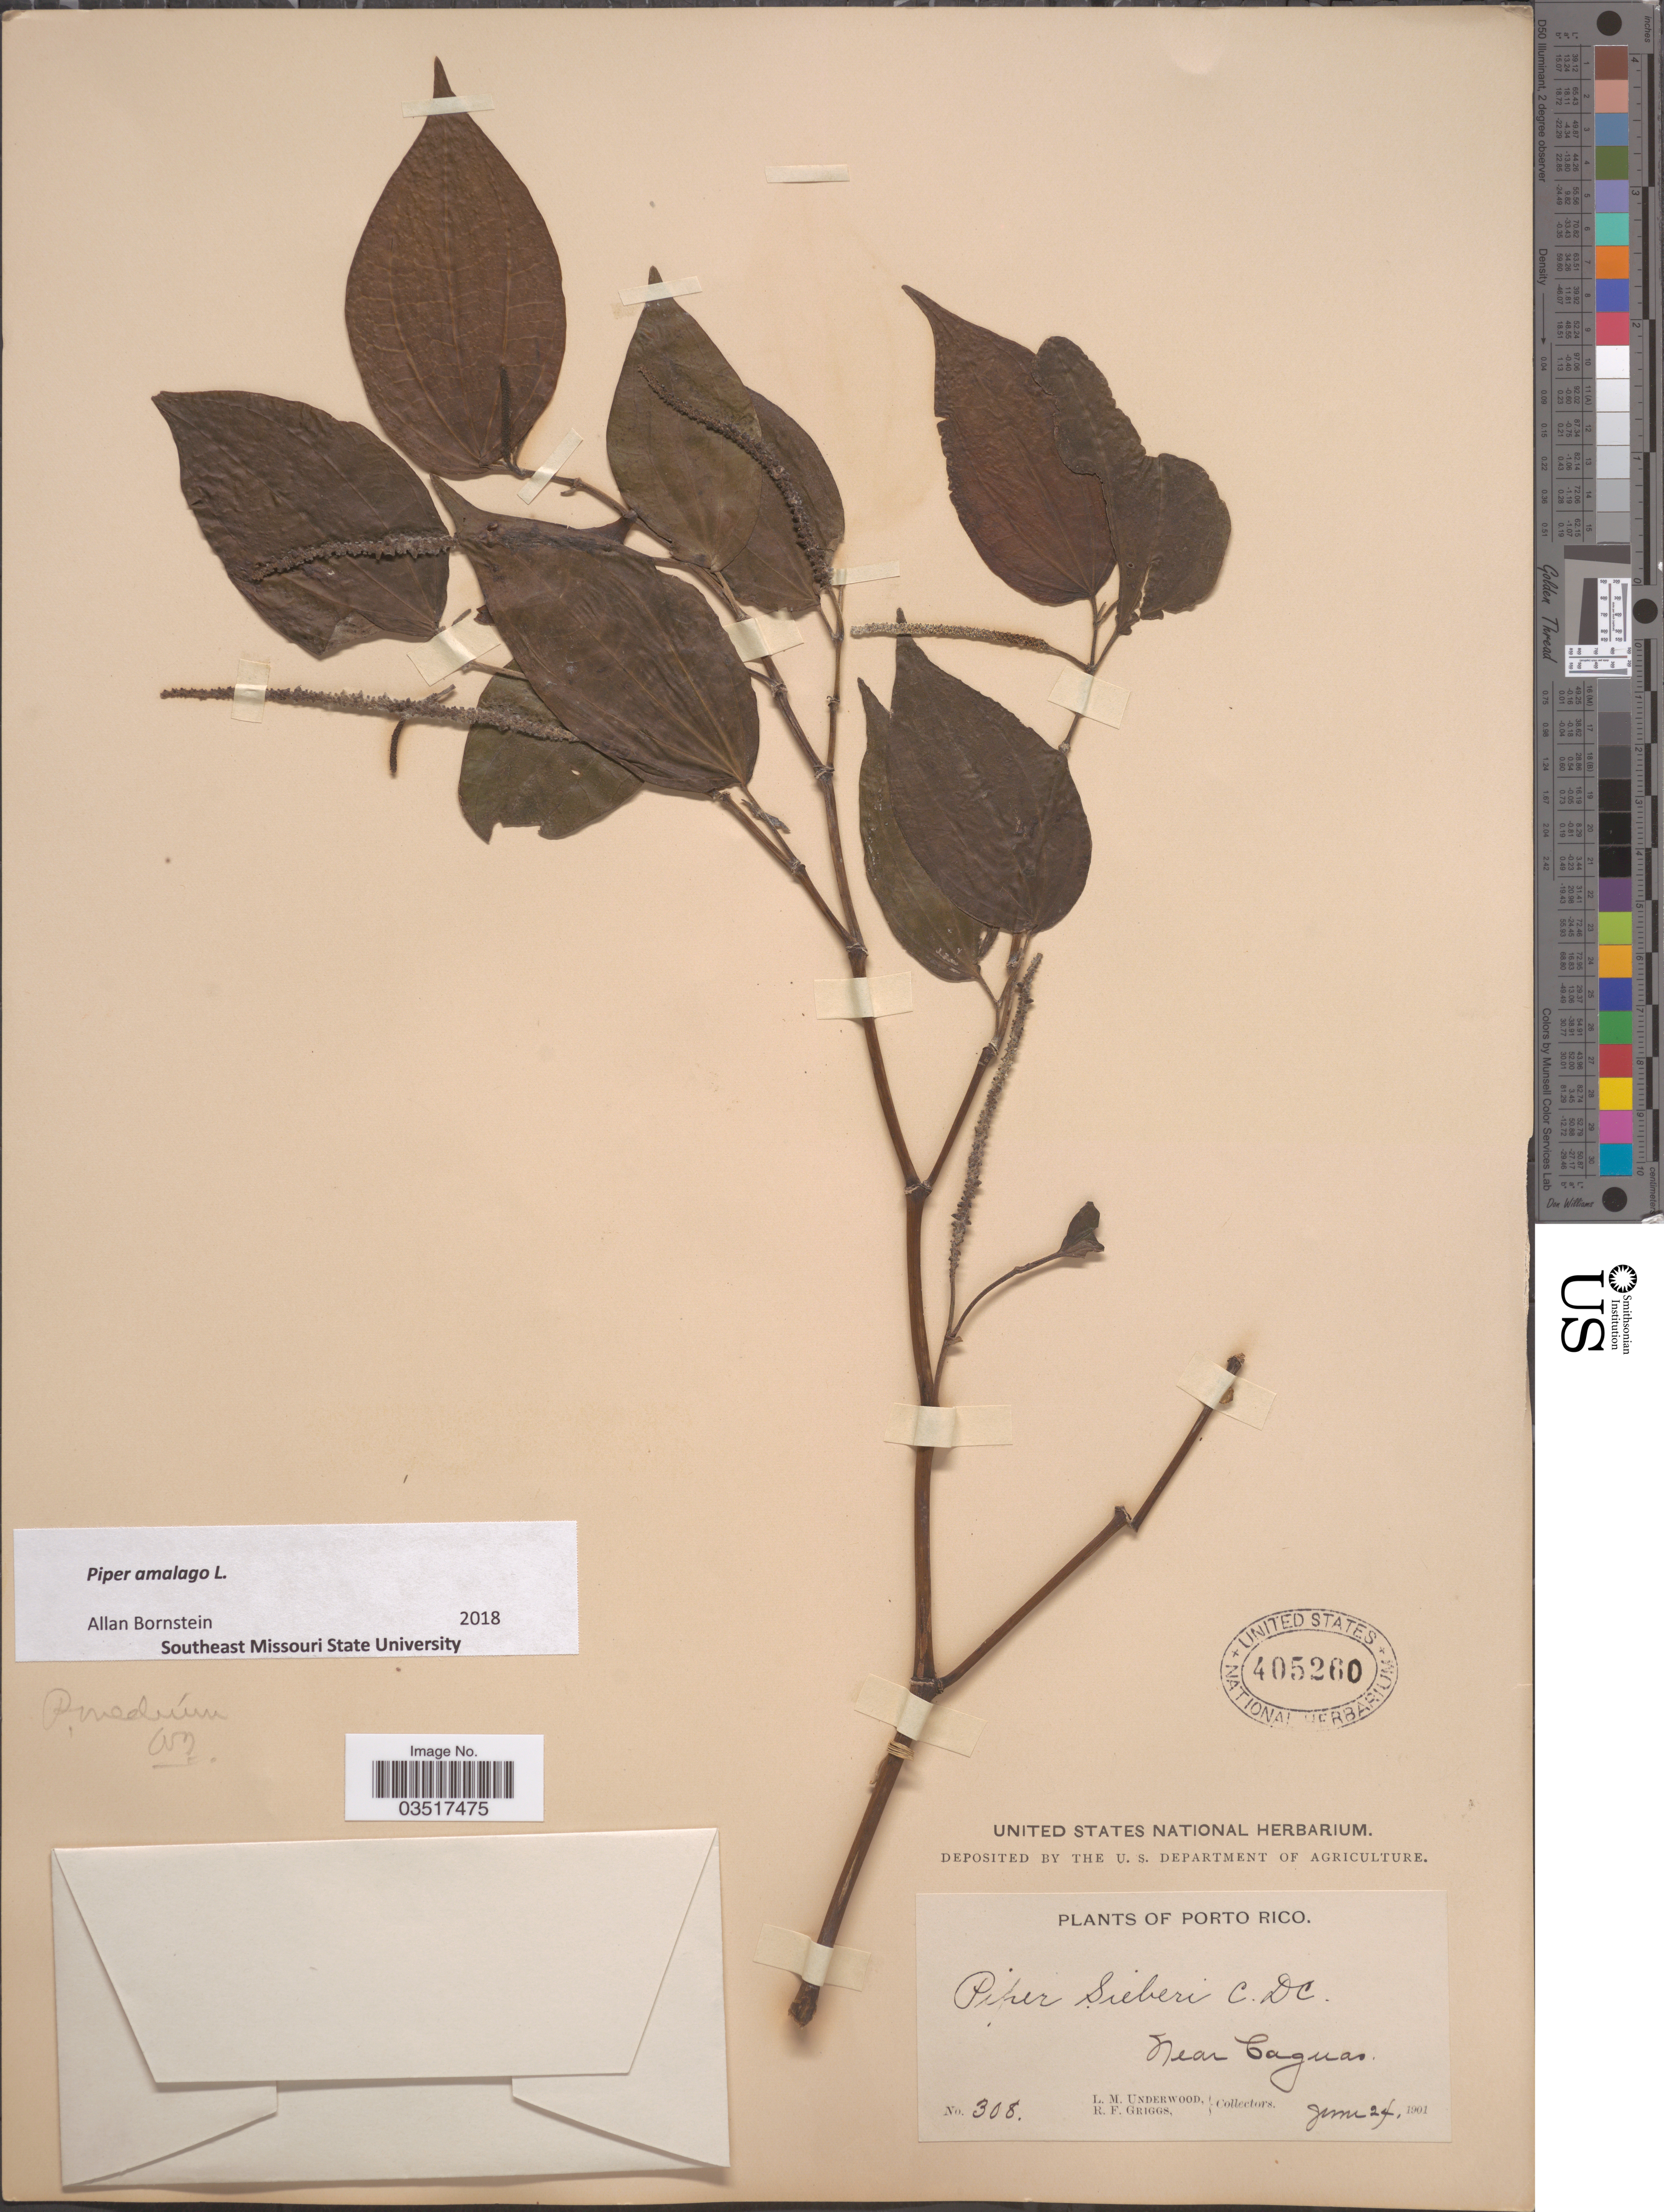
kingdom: Plantae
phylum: Tracheophyta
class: Magnoliopsida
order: Piperales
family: Piperaceae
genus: Piper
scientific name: Piper amalago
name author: L.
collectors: L. M. Underwood & R. F. Griggs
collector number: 308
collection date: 1901-06-24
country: Puerto Rico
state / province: Caguas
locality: Near Caguas.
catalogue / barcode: US 405260